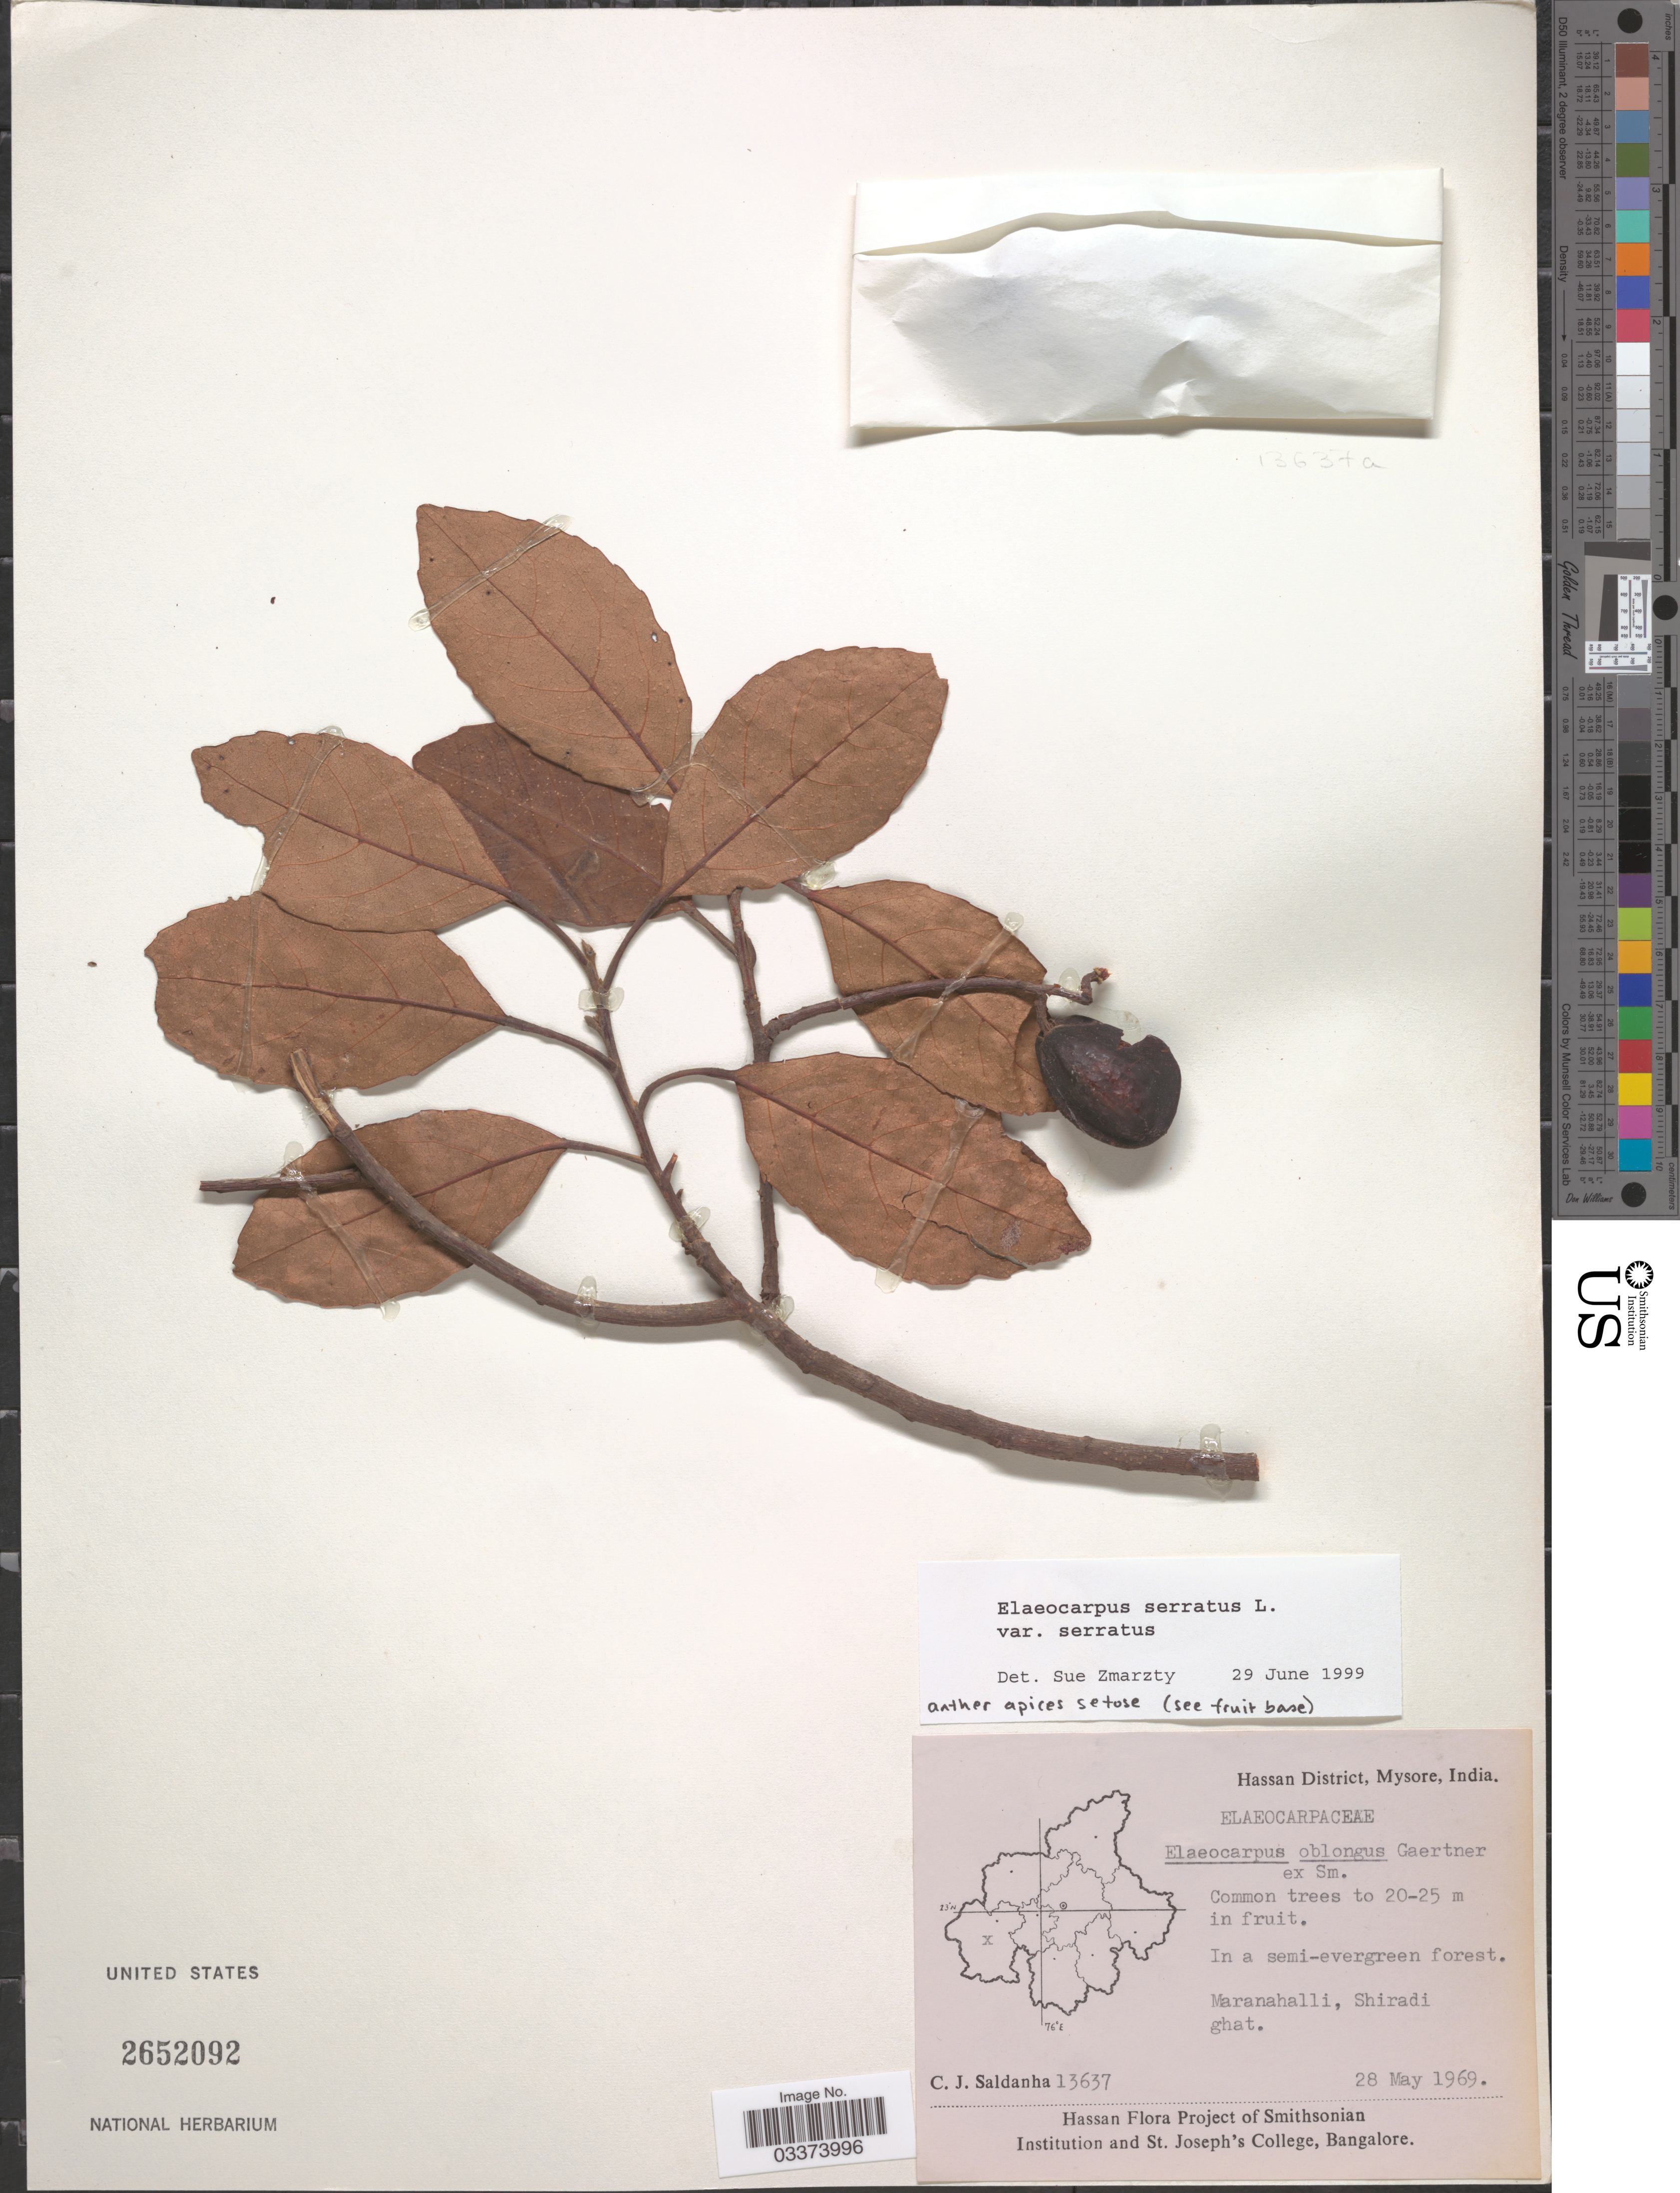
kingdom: Plantae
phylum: Tracheophyta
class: Magnoliopsida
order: Oxalidales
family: Elaeocarpaceae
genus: Elaeocarpus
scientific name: Elaeocarpus serratus var. serratus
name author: L.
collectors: C. J. Saldanha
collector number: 13637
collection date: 1969-05-28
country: India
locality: Hassan District, Mysore. Maranahalli, Shiradi ghat.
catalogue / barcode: US 2652092